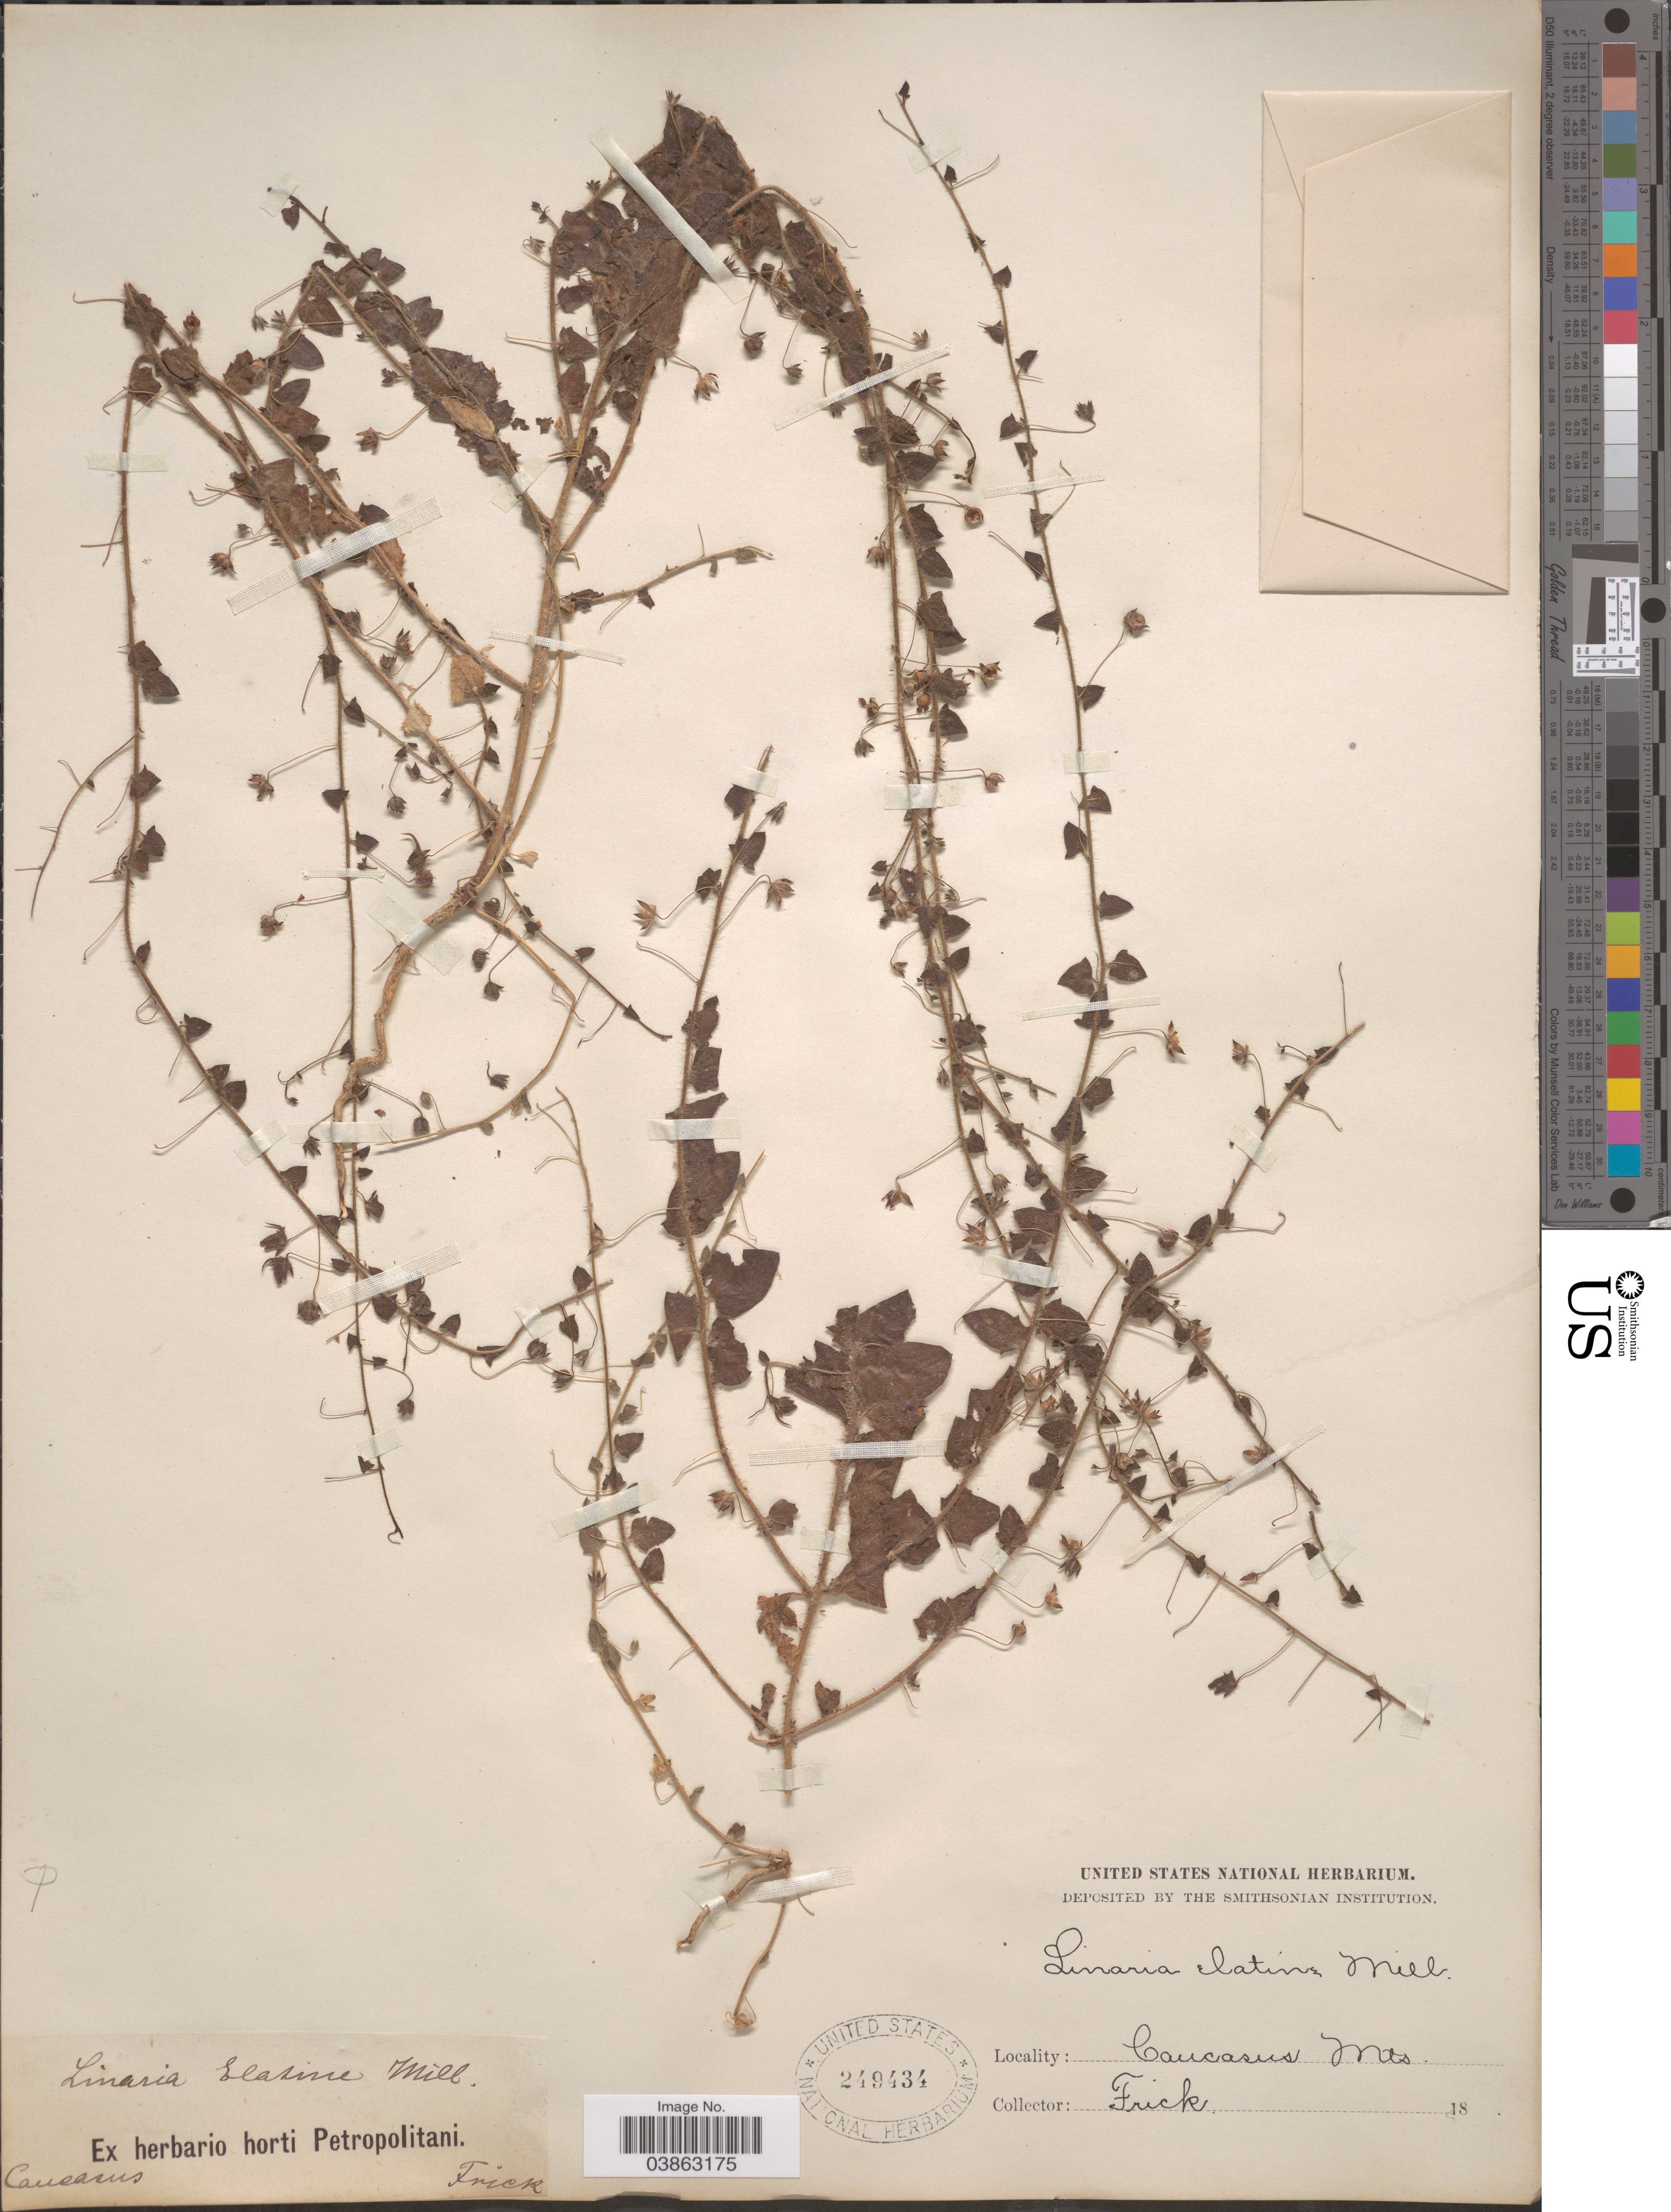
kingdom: Plantae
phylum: Tracheophyta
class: Magnoliopsida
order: Lamiales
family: Plantaginaceae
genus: Linaria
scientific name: Linaria elatine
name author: (L.) Mill.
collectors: Frick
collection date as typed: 18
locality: Caucasus. Caucasus Mts.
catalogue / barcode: US 249434